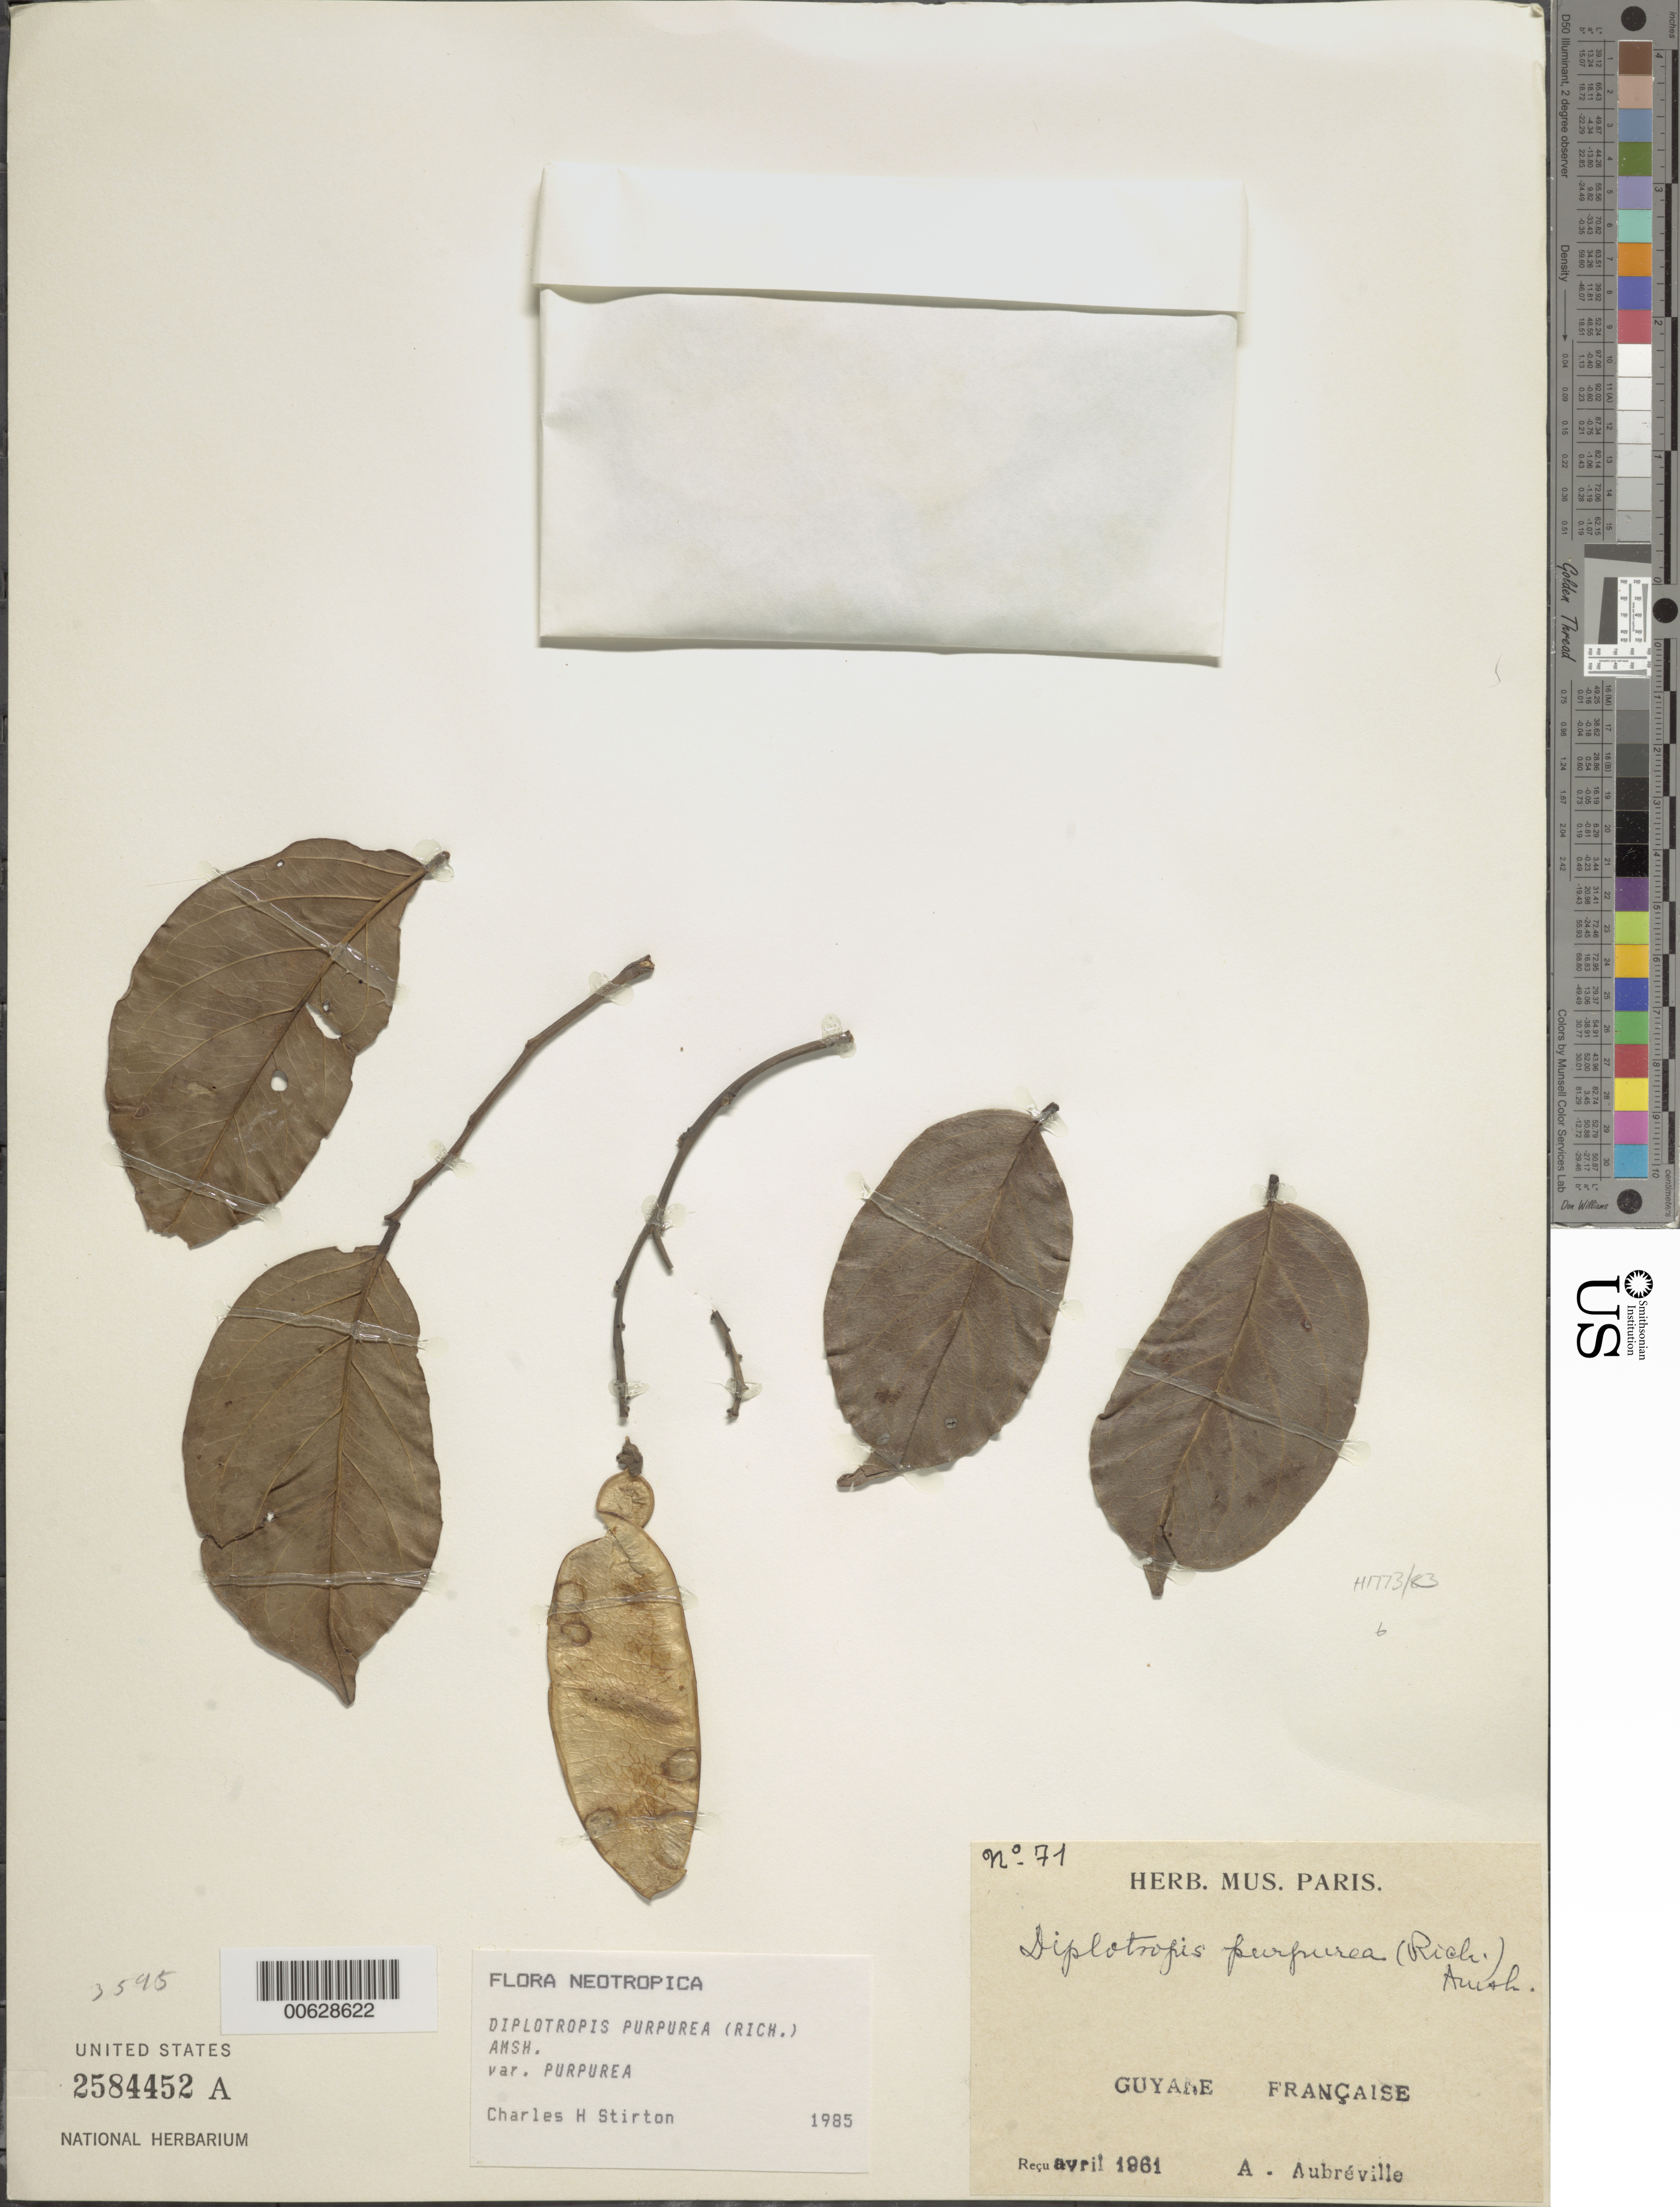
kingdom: Plantae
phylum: Tracheophyta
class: Magnoliopsida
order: Fabales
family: Fabaceae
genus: Diplotropis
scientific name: Diplotropis purpurea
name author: (Rich.) Amshoff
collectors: A. Aubréville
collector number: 71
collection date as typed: Apr-61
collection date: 1961-04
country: French Guiana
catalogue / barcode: US 2584452A